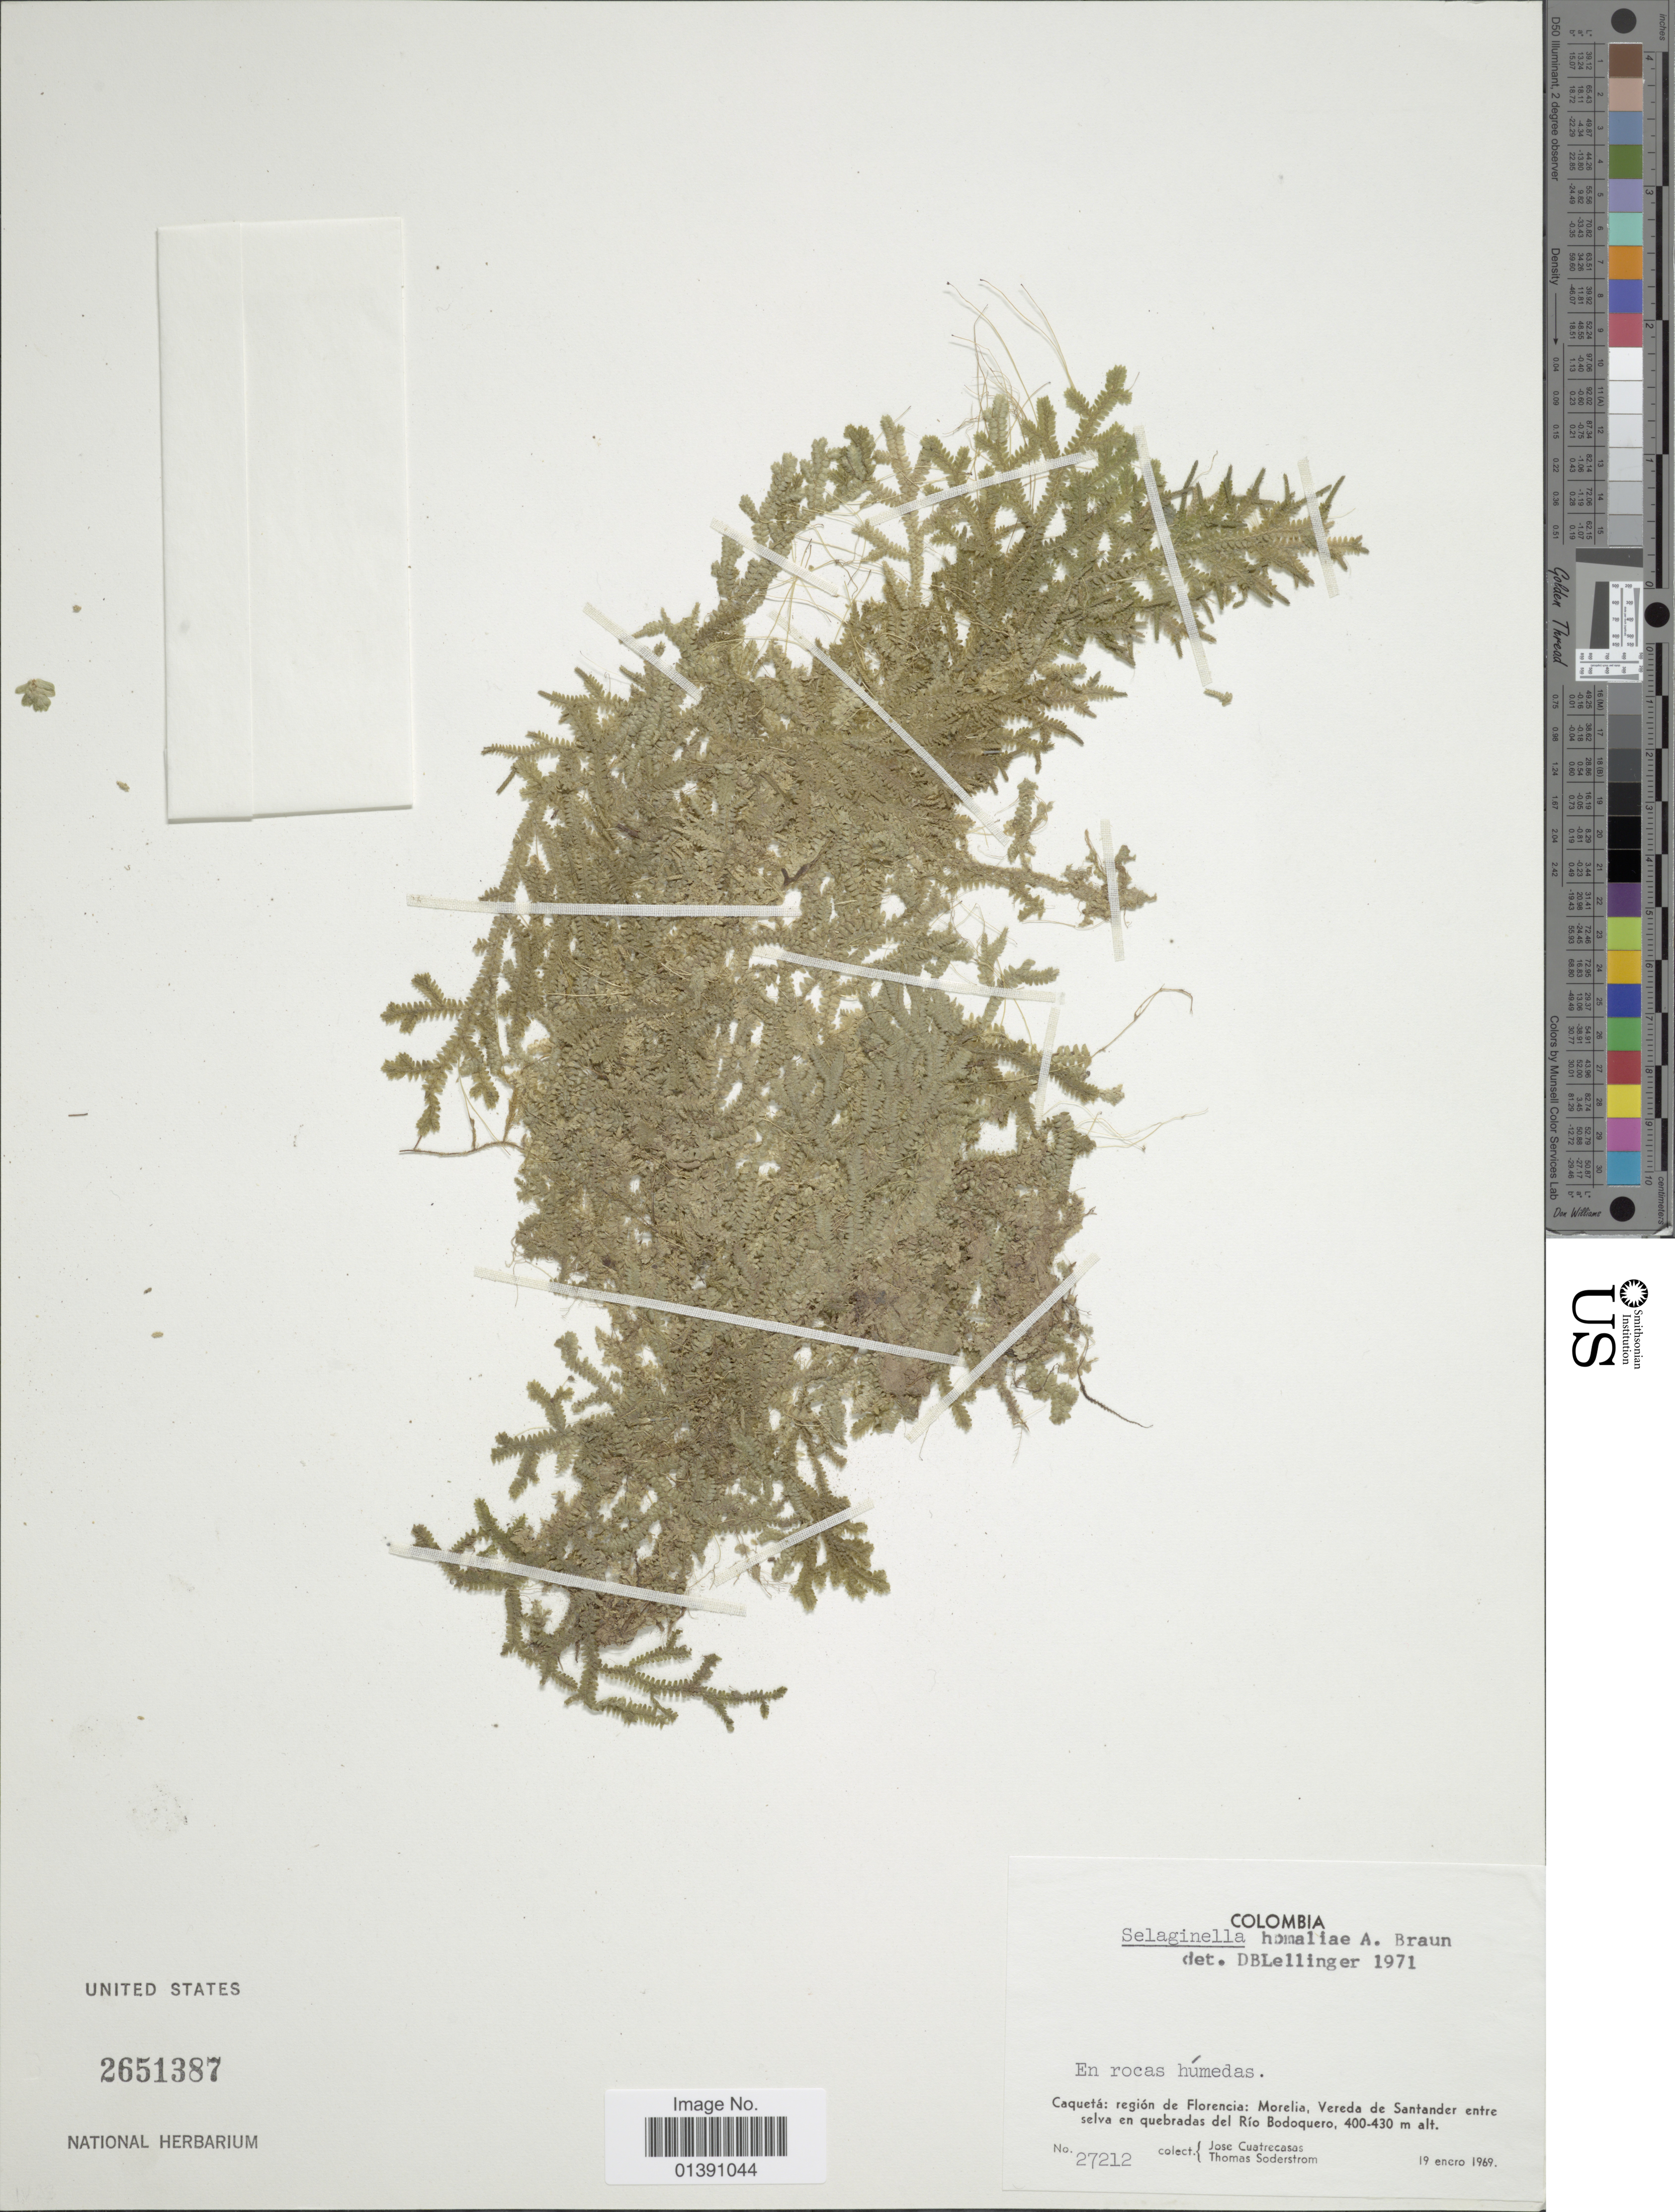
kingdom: Plantae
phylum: Tracheophyta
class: Lycopodiopsida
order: Selaginellales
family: Selaginellaceae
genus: Selaginella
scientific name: Selaginella homaliae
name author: A. Braun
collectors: J. Cuatrecasas & T. R. Soderstrom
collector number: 27212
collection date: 1969-01-19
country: Colombia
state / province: Caquetá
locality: Región de Florencia: Morelia, vereda de Santander entre selva en quebradas del Río Bodoquero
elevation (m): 400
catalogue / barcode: US 2651387